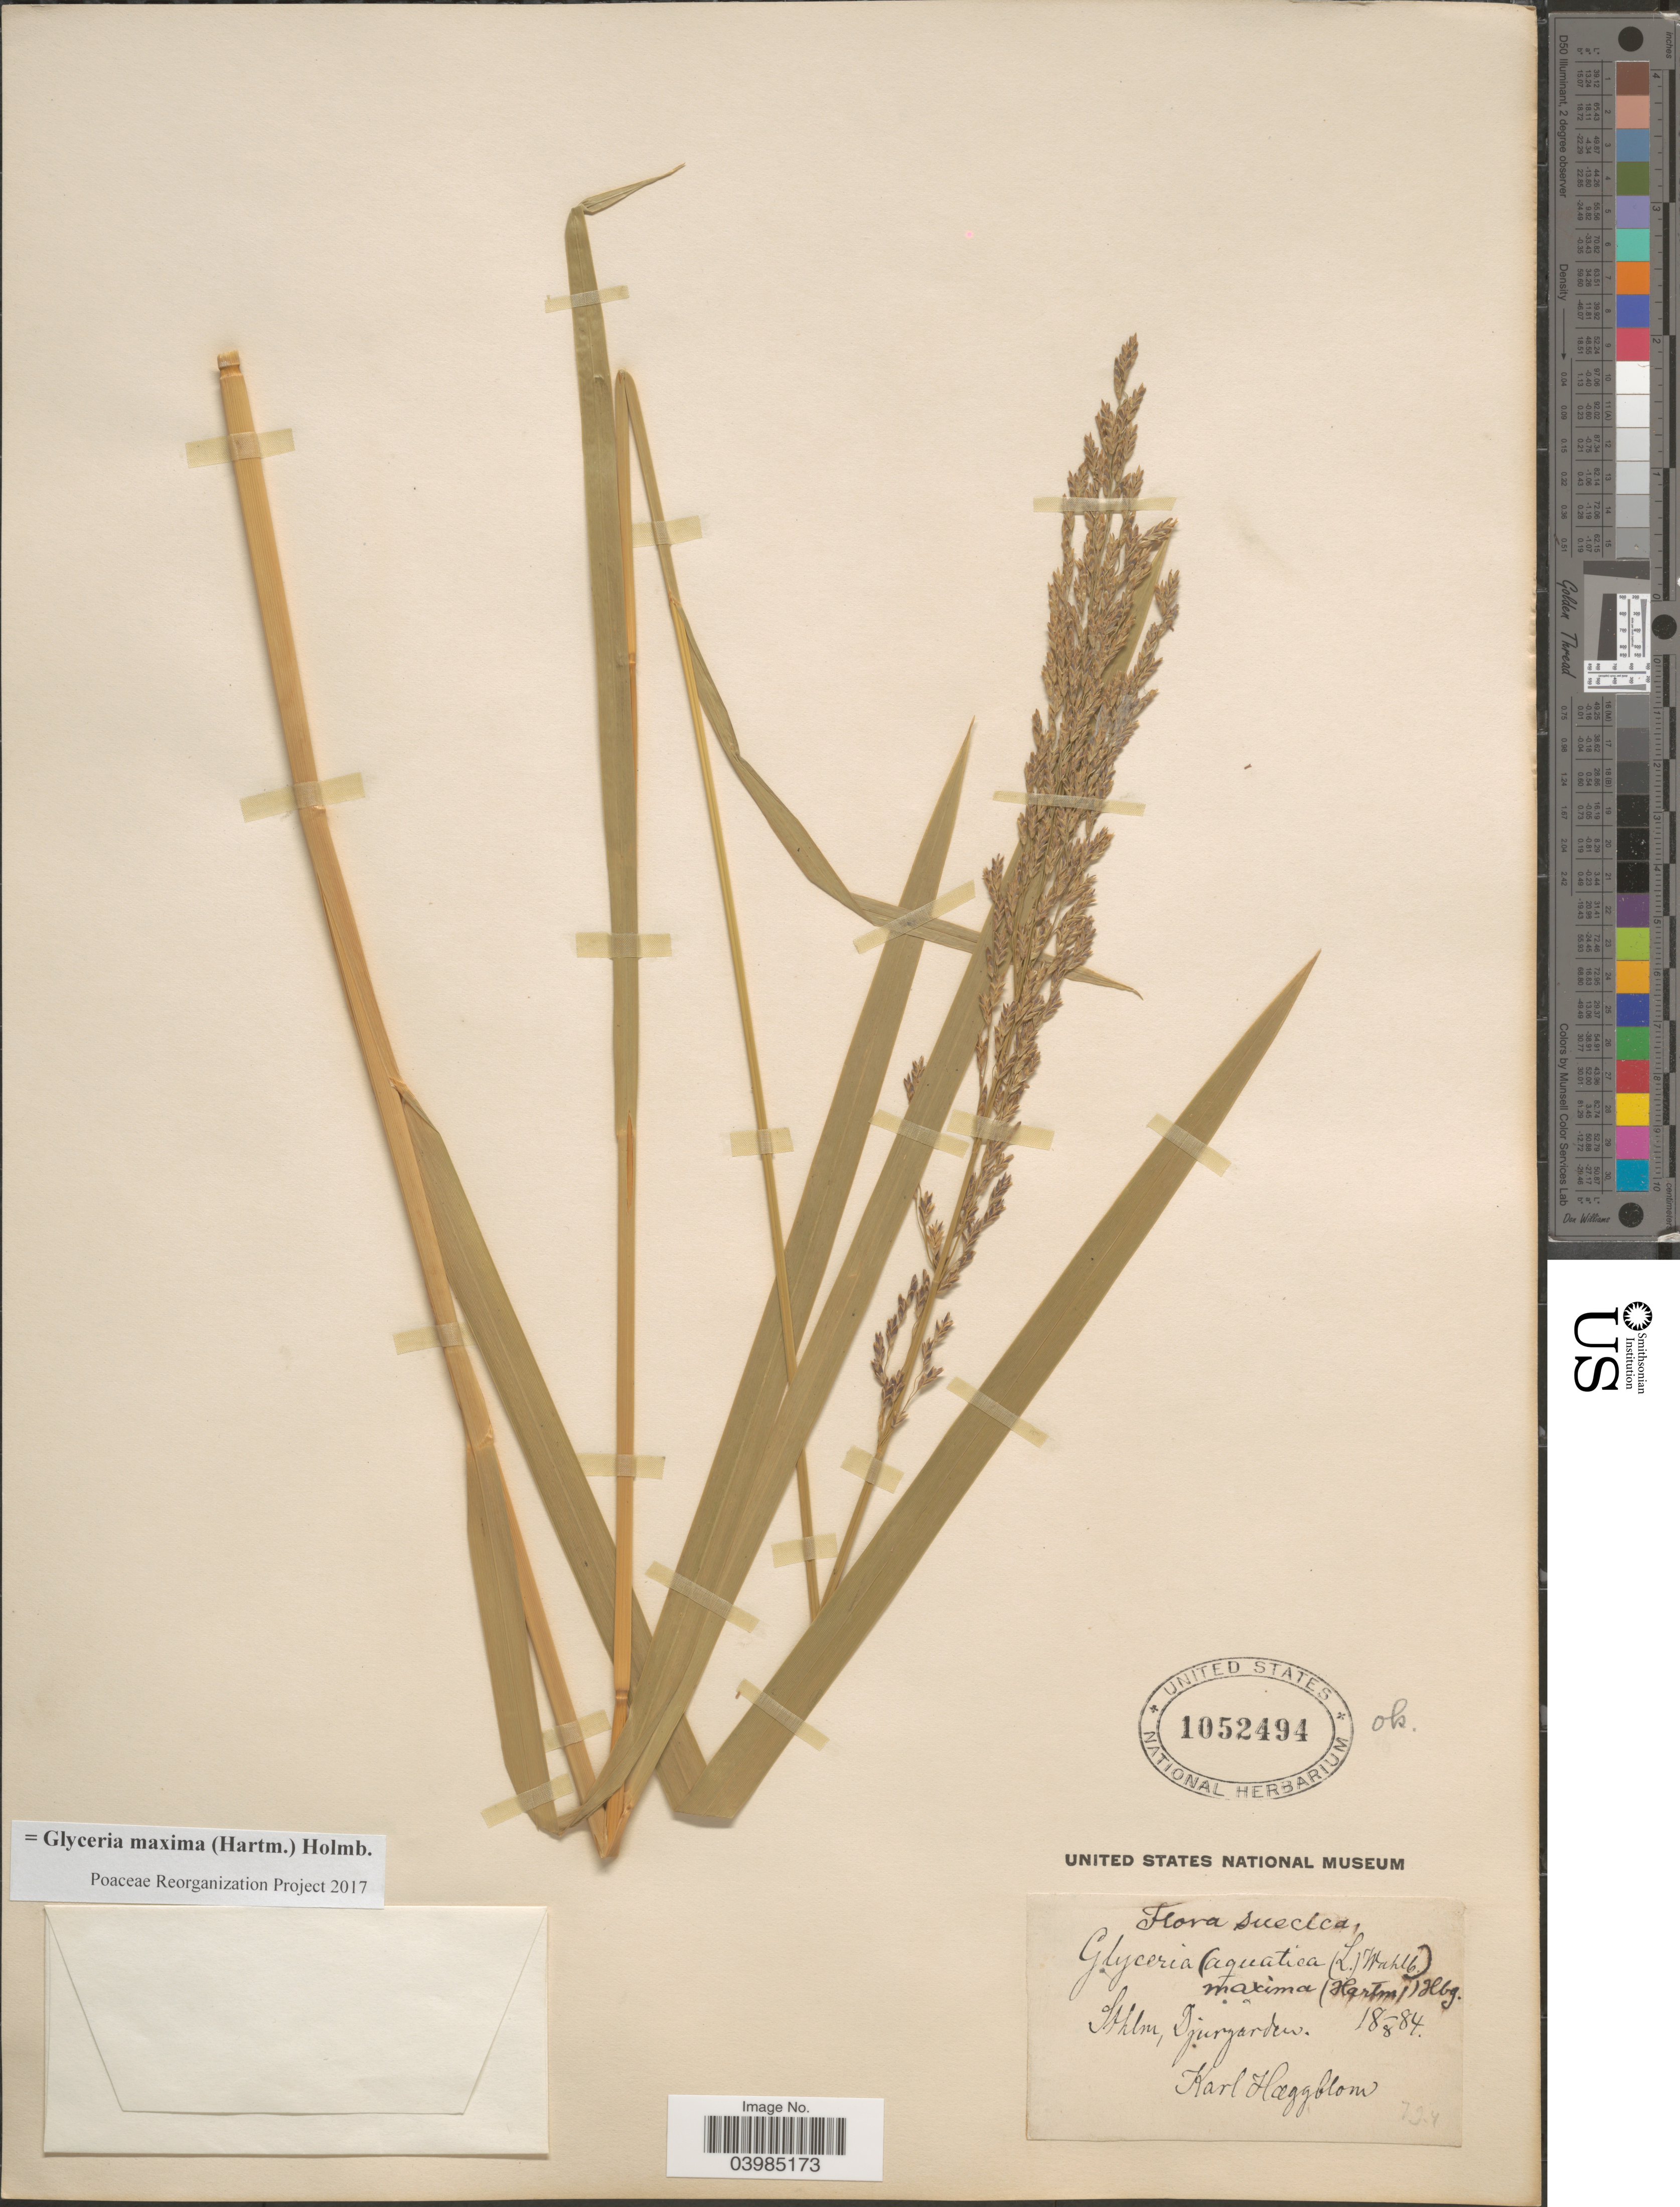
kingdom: Plantae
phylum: Tracheophyta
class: Liliopsida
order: Poales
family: Poaceae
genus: Glyceria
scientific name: Glyceria maxima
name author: (Hartm.) Holmb.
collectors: K. Haggblom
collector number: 794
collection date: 1884-08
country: Sweden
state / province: Stockholm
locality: Suecica. Sthlm, Djurgarden.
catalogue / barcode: US 1052494